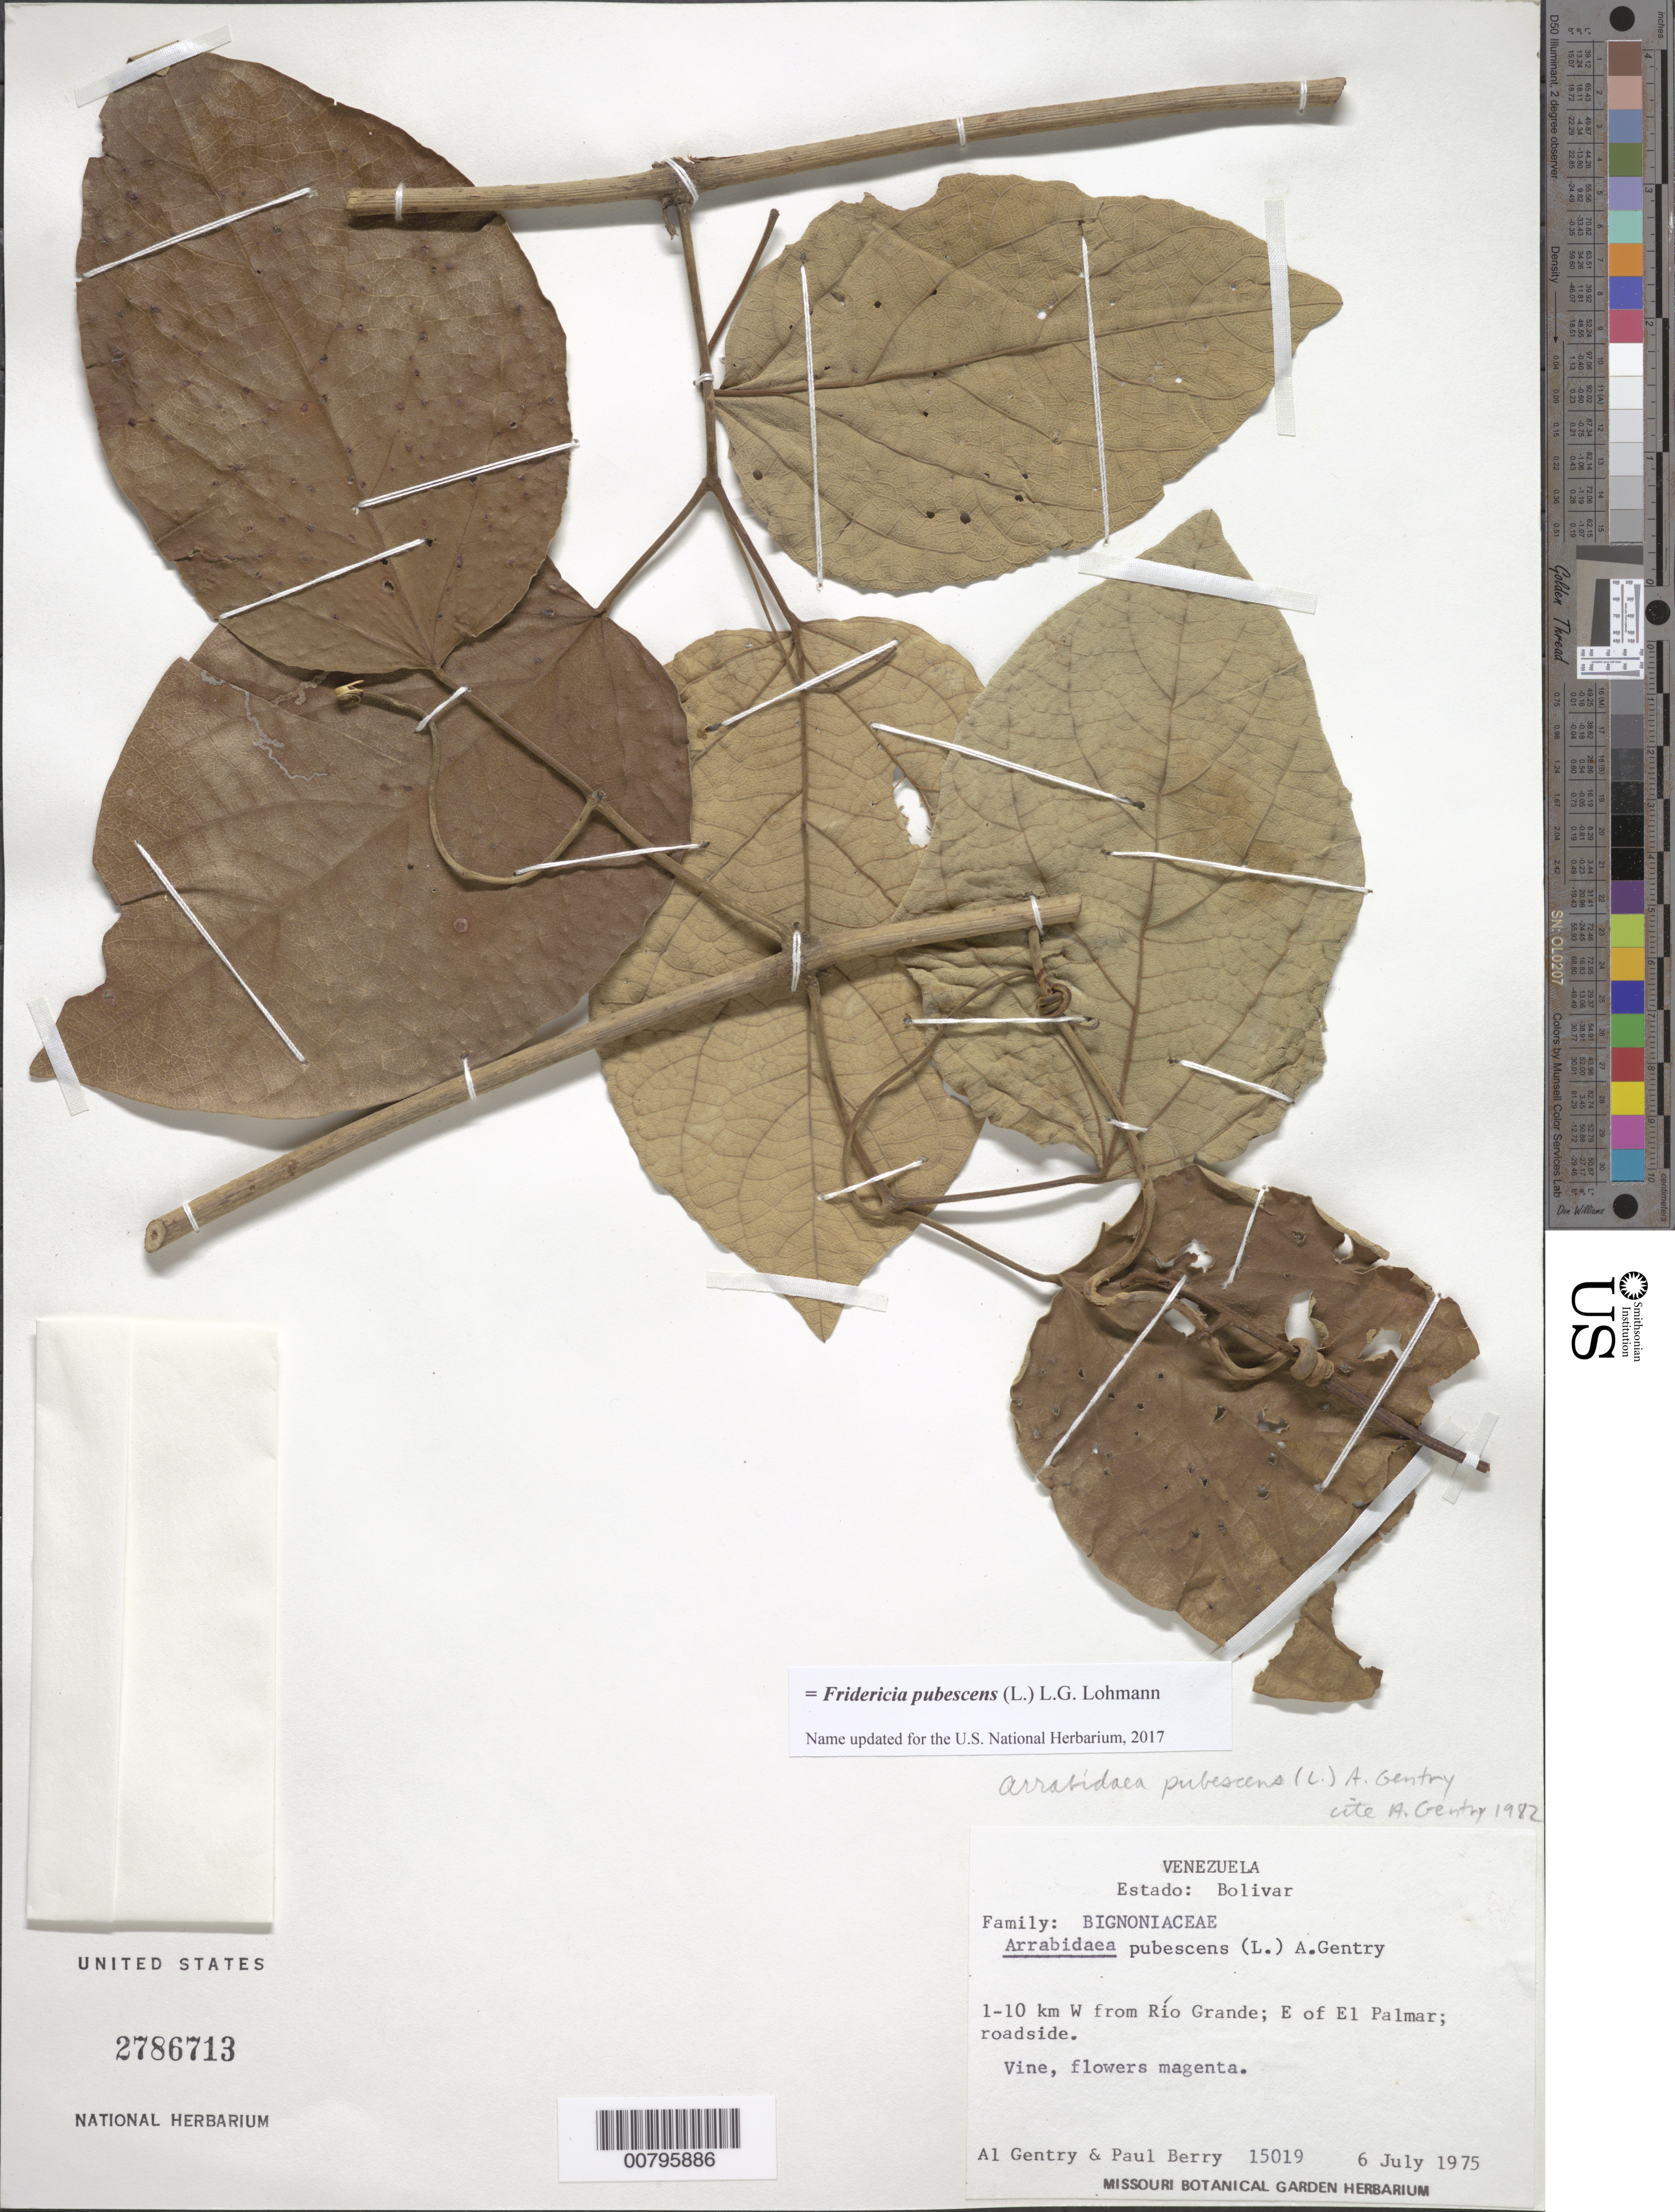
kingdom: Plantae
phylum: Tracheophyta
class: Magnoliopsida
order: Lamiales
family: Bignoniaceae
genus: Fridericia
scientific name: Fridericia pubescens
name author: (L.) L.G. Lohmann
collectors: A. H. Gentry & P. Berry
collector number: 15019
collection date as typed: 6-Jul-75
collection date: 1975-07-06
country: Venezuela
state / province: Bolívar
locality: Río Grande, 1-10 km W of río and E of El Palmar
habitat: Roadside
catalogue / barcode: US 2786713